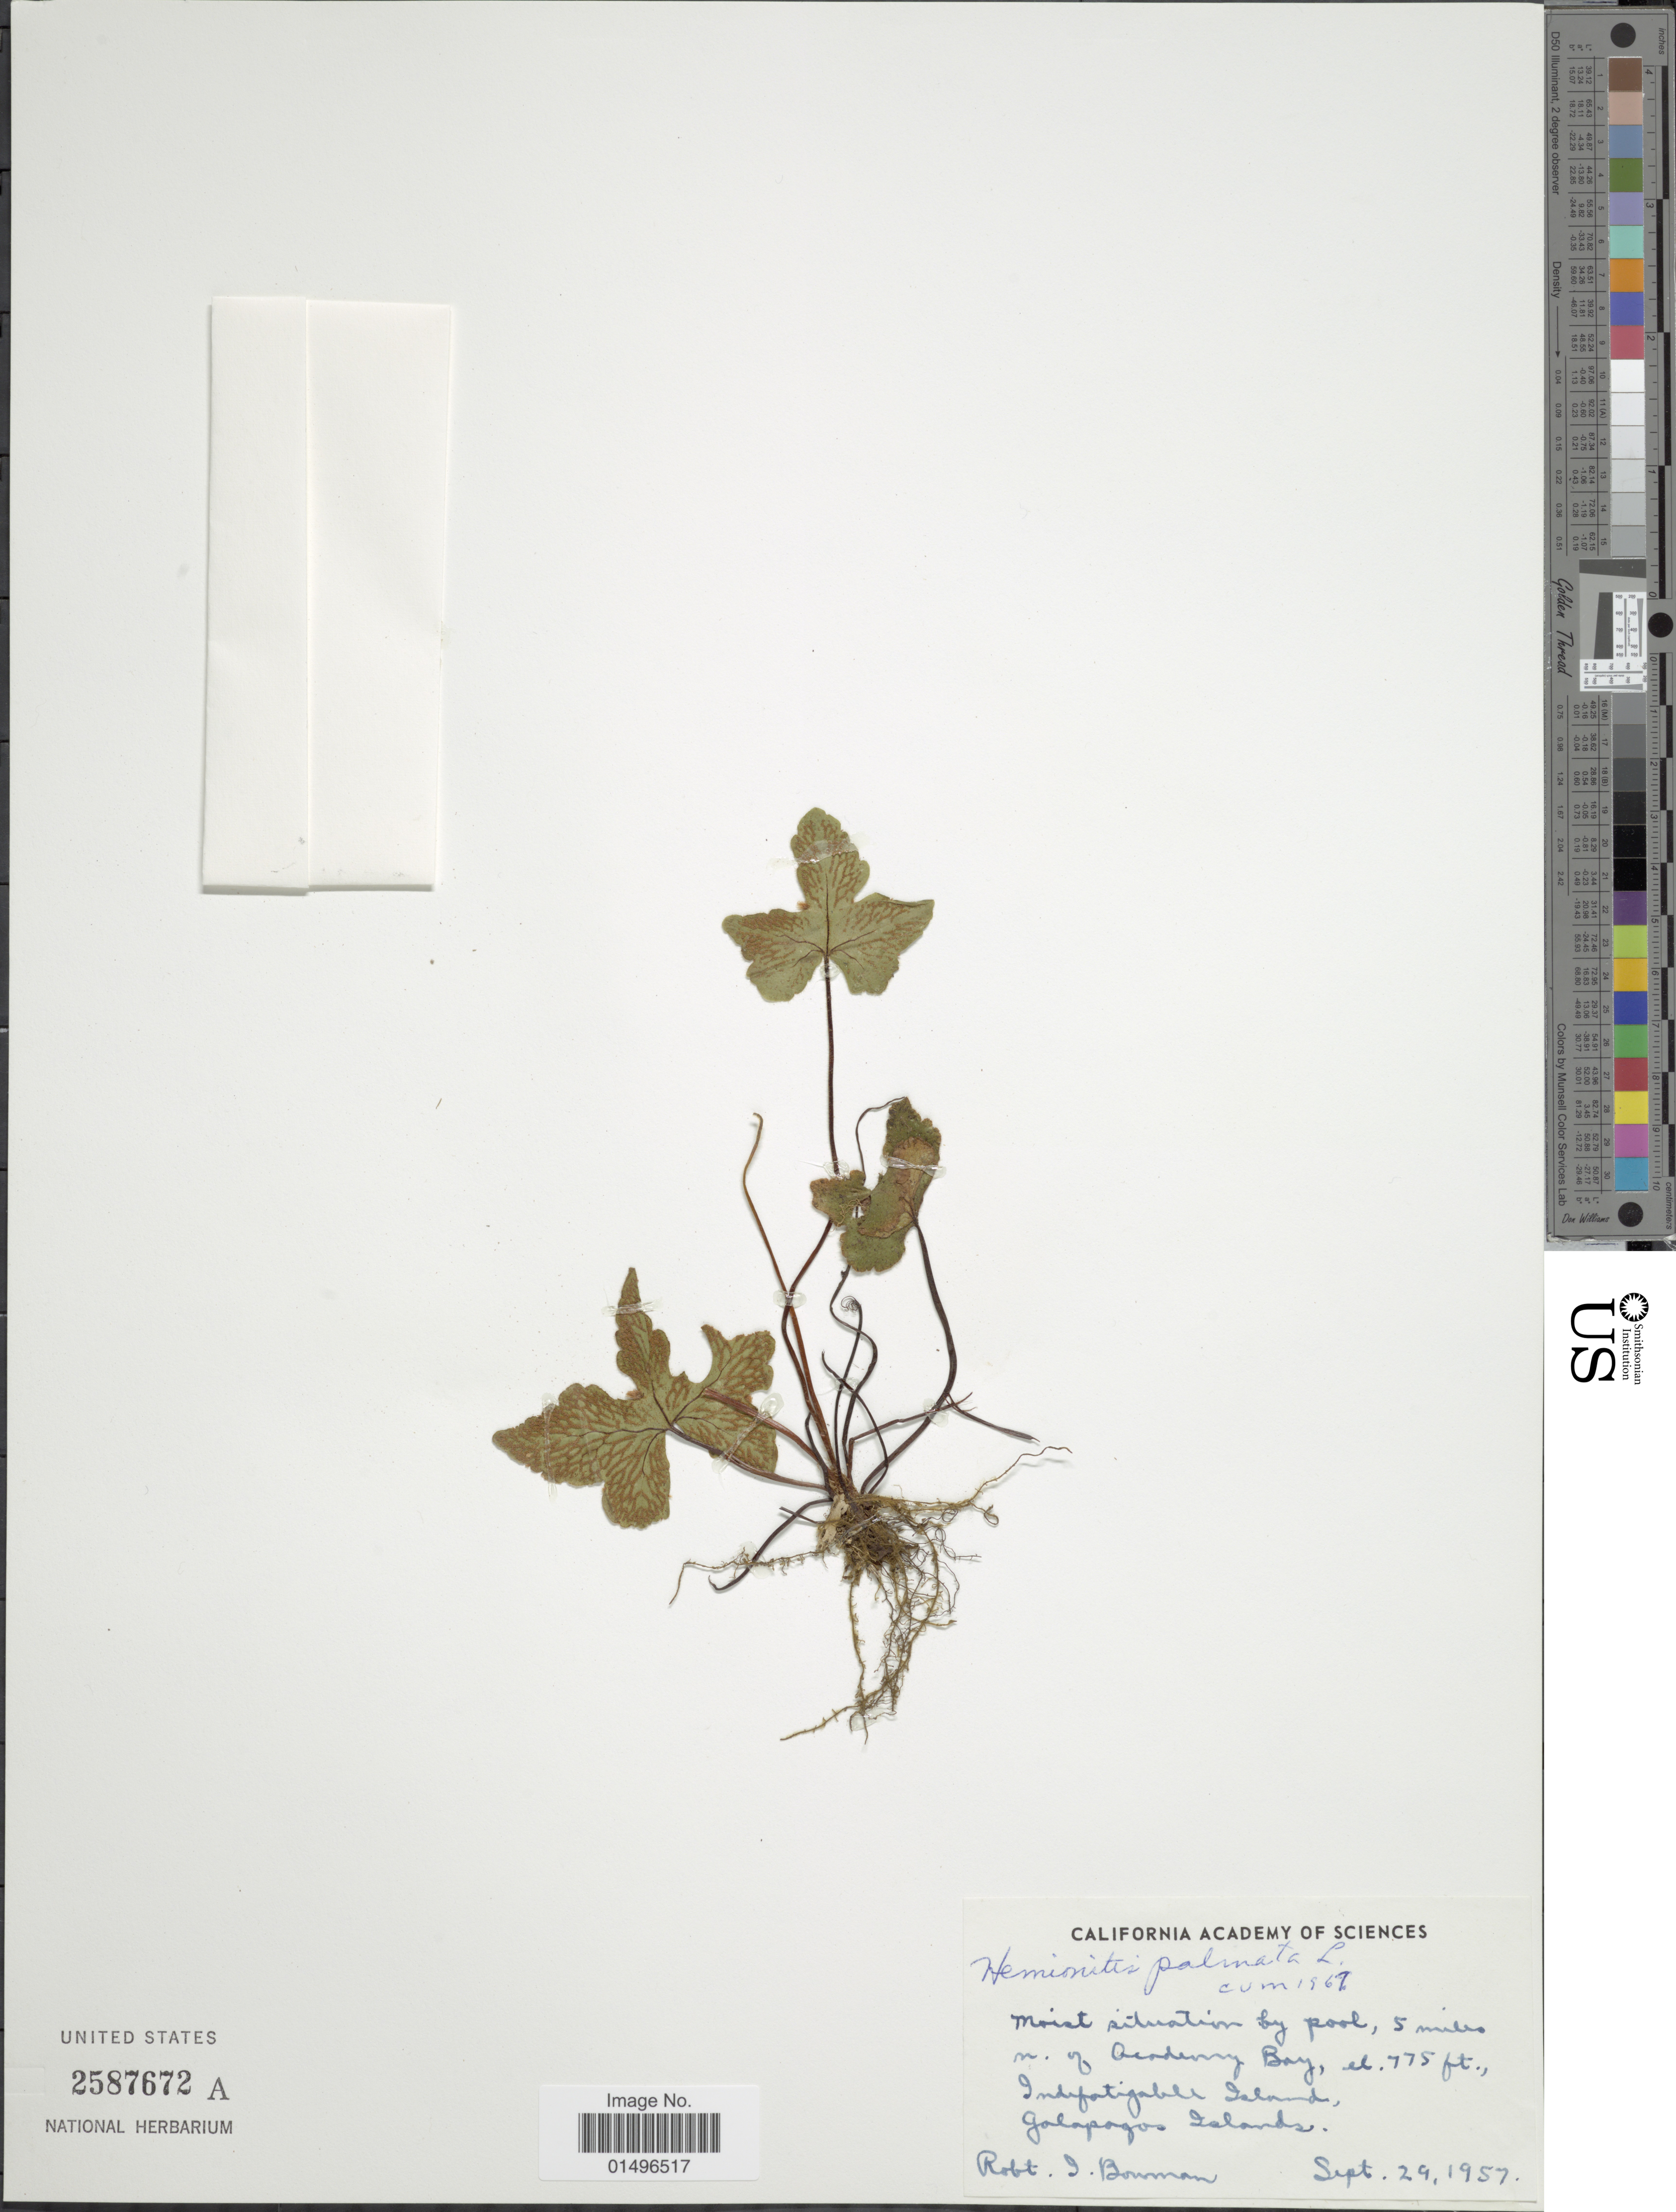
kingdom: Plantae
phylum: Tracheophyta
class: Polypodiopsida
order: Polypodiales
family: Pteridaceae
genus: Hemionitis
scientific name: Hemionitis palmata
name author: L.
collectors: R. Bowman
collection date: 1957-09-29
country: Ecuador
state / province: Colón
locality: Indefatigable Island, Galapagos Islands.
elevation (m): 236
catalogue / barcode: US 2587672A